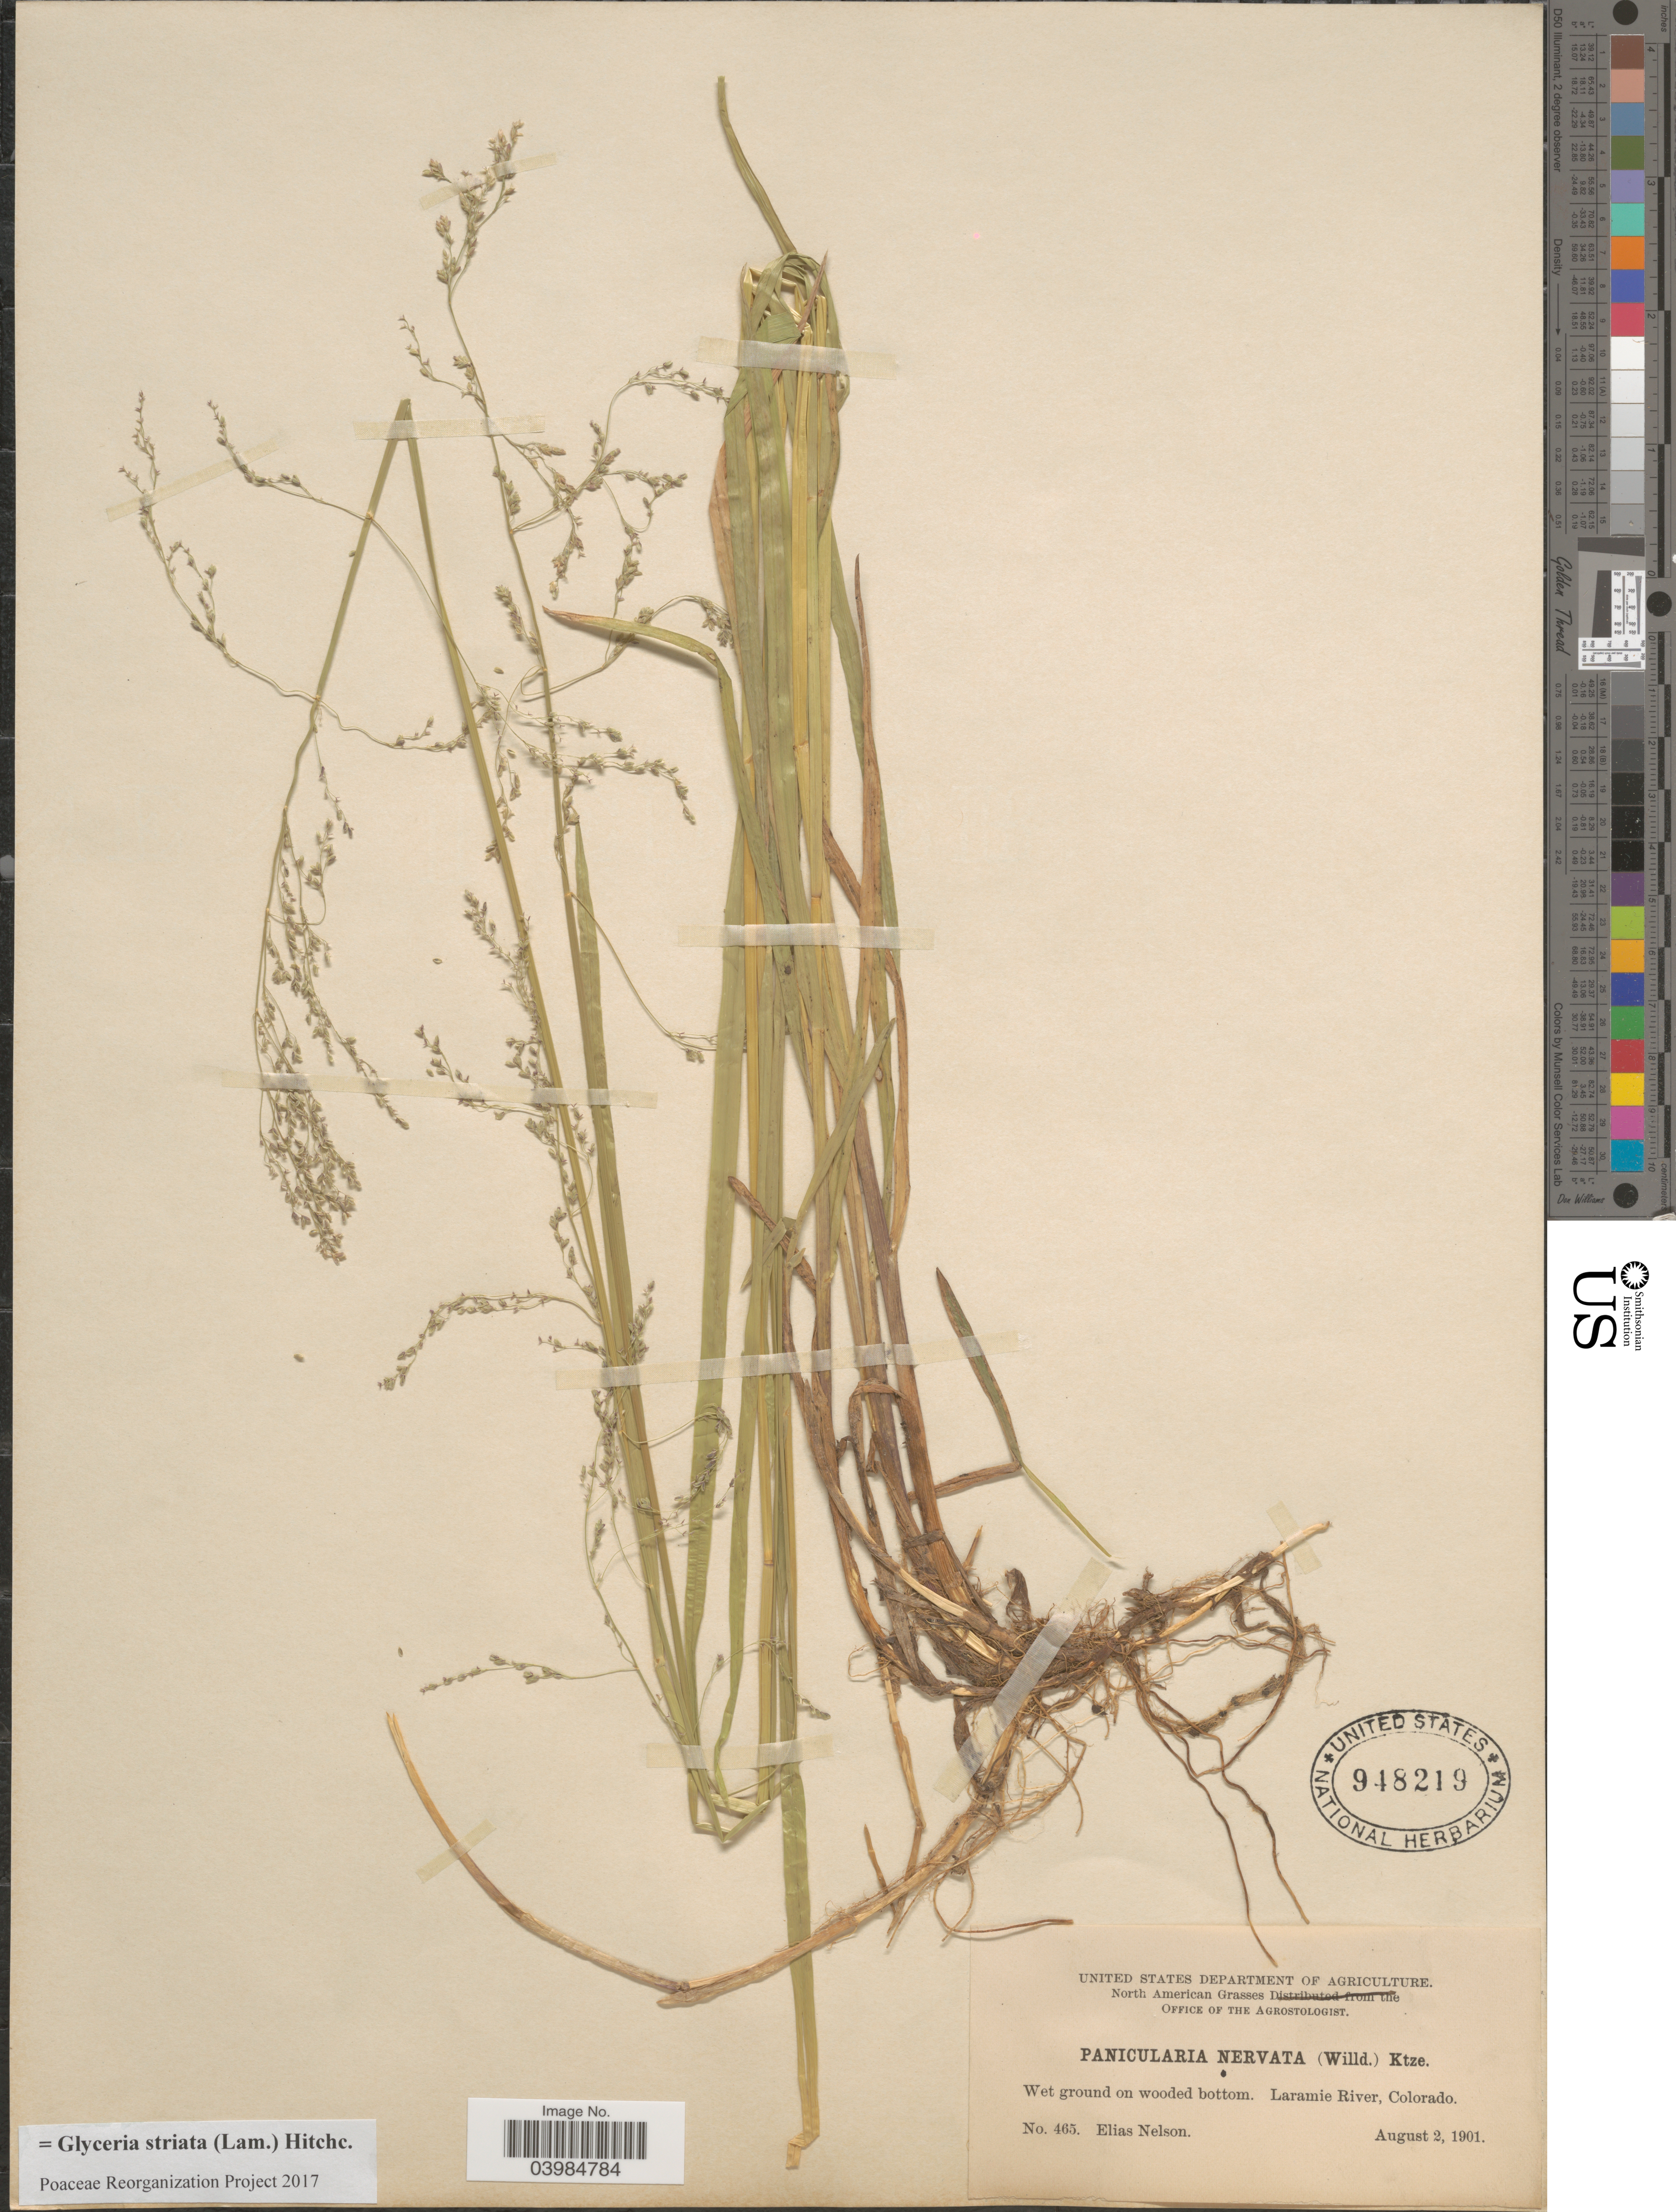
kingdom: Plantae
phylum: Tracheophyta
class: Liliopsida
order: Poales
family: Poaceae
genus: Glyceria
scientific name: Glyceria striata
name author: (Lam.) Hitchc.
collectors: E. Nelson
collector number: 465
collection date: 1901-08-02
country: United States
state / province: Colorado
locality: Laramie River.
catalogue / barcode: US 948219